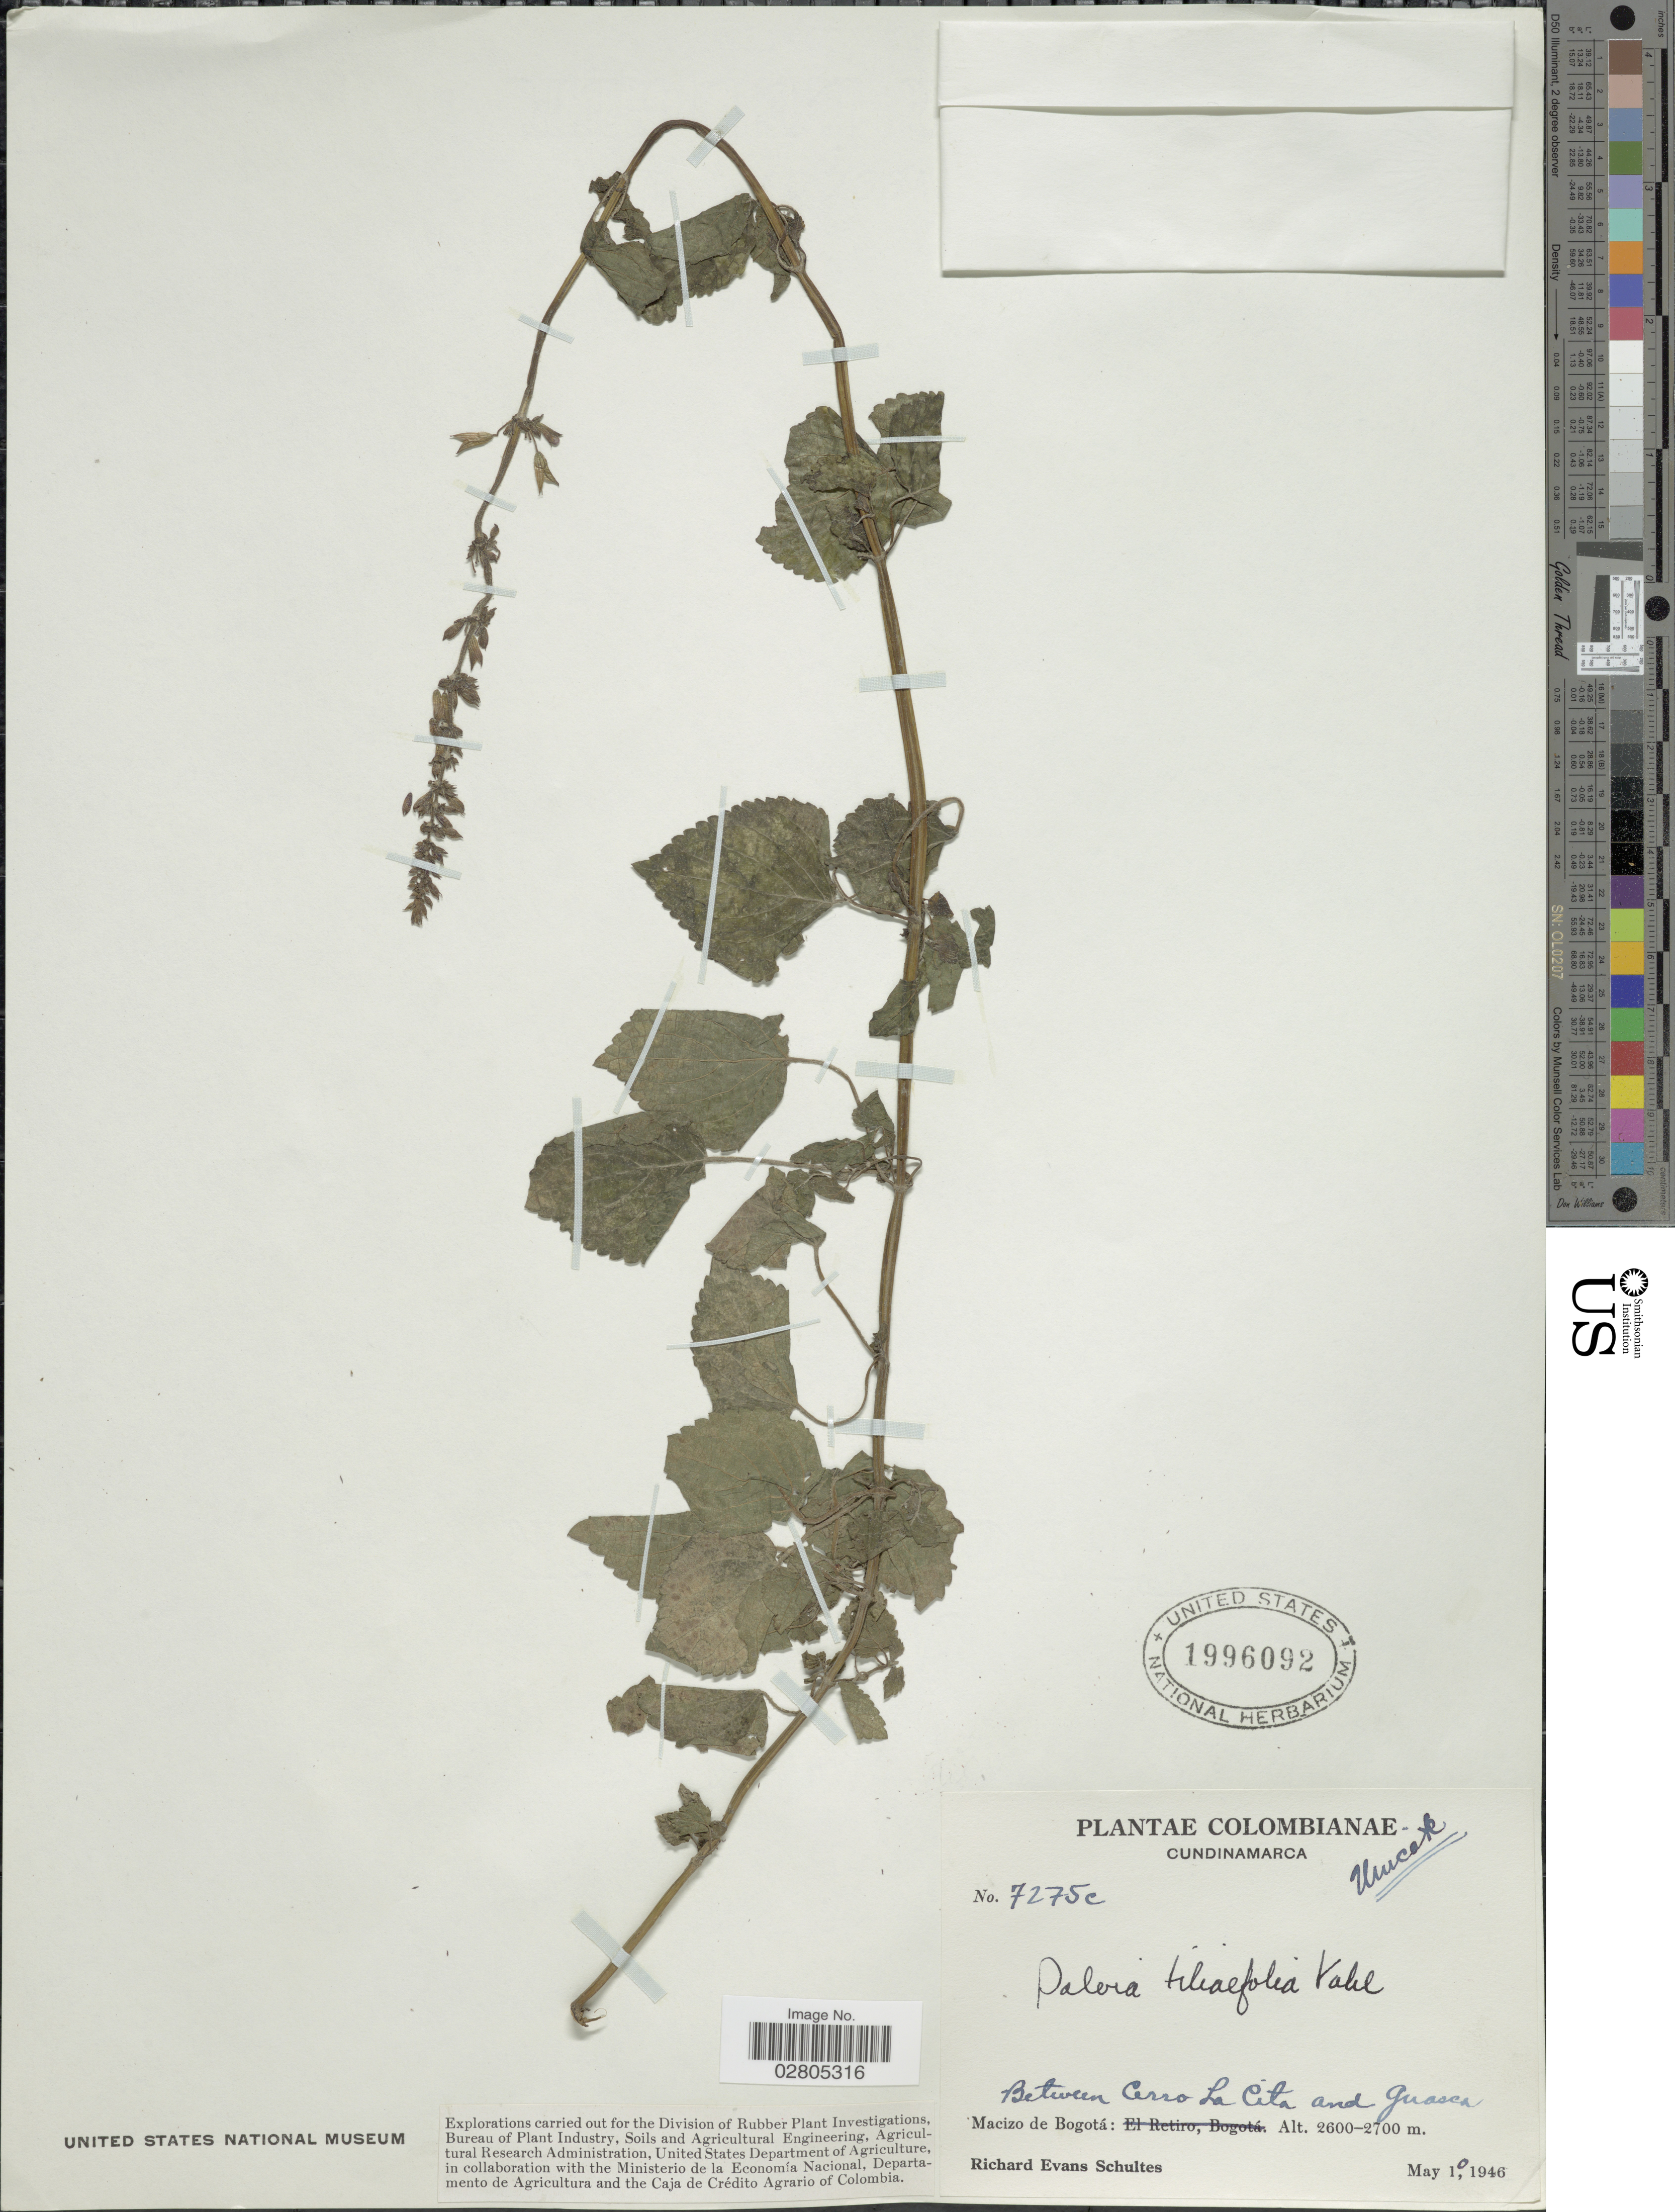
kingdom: Plantae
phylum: Tracheophyta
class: Magnoliopsida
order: Lamiales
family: Lamiaceae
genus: Salvia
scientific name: Salvia tiliifolia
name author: Vahl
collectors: R. E. Schultes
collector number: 7275c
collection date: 1946-05-10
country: Colombia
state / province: Cundinamarca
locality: Between Cerro La Cita and Guasca, Macizo de Bogotá.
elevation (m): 2600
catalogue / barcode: US 1996092